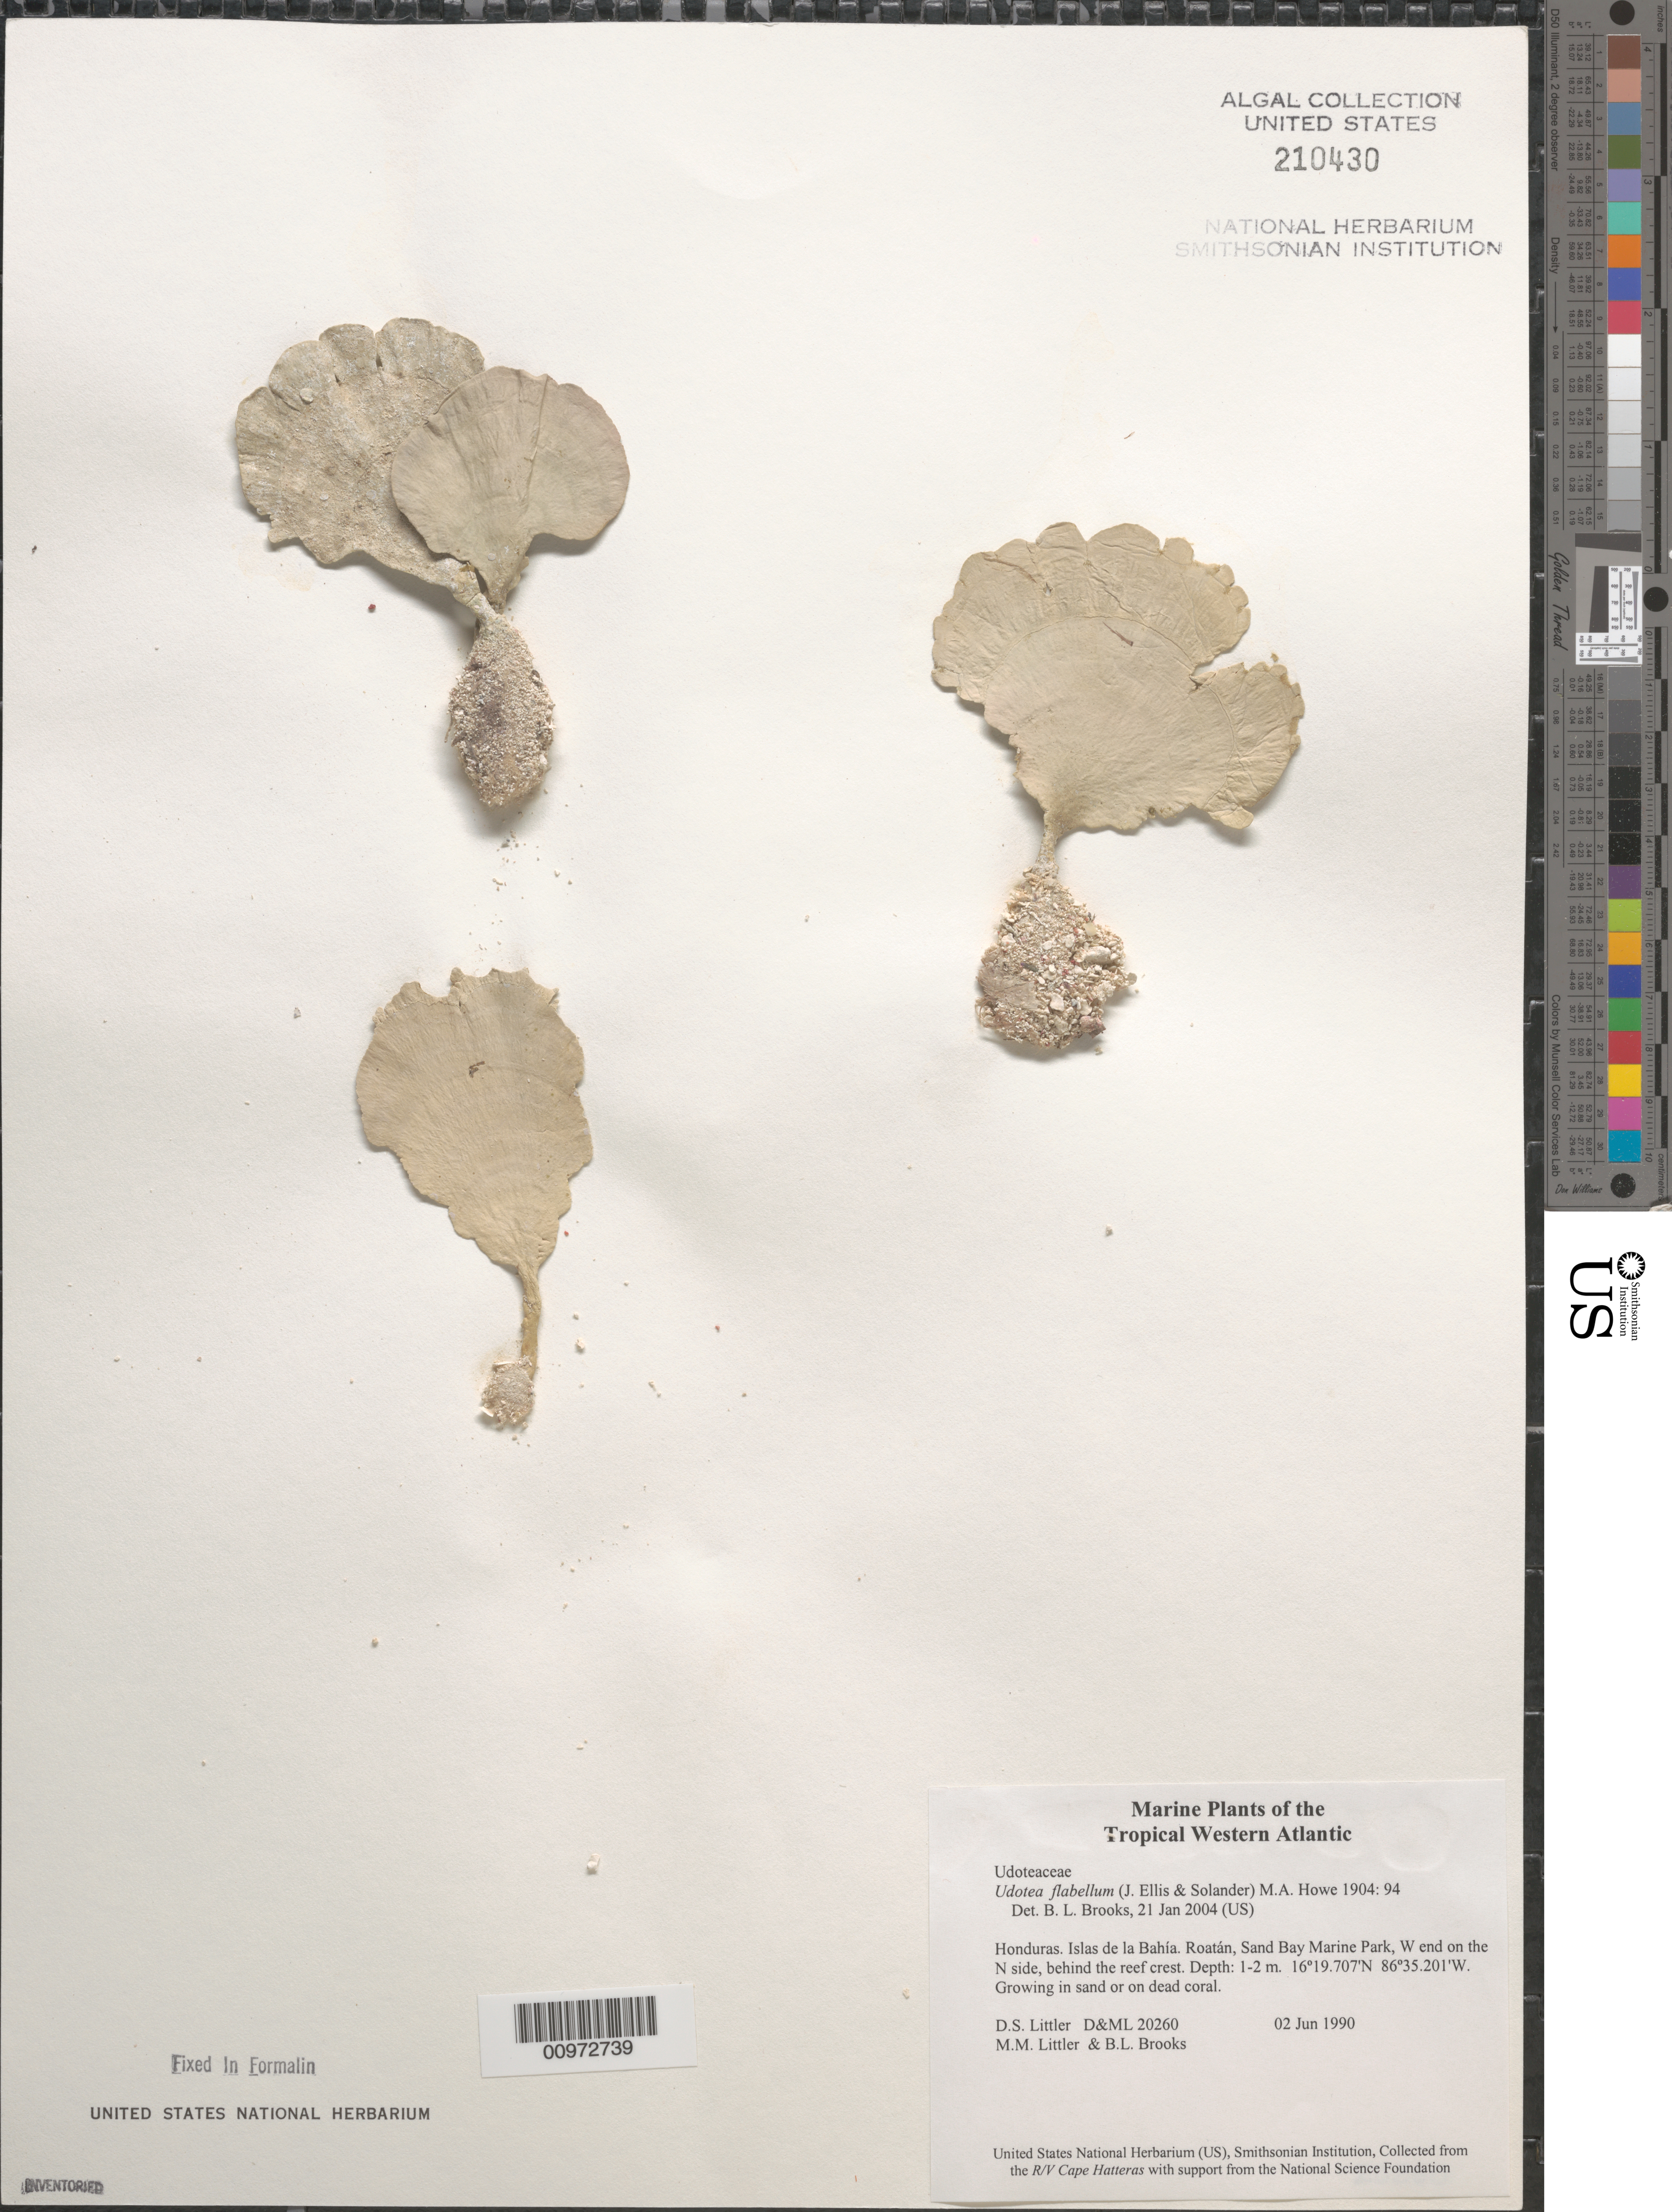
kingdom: Plantae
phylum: Chlorophyta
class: Ulvophyceae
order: Bryopsidales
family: Udoteaceae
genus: Udotea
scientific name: Udotea flabellum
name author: (J. Ellis & Sol.) M. Howe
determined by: Brooks, B. L., (BOT), Smithsonian Institution - National Museum of Natural History (UNITED STATES)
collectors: D. S. Littler, M. M. Littler & B. Brooks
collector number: D&ML 20260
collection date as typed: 02 Jun 1990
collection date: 1990-06-02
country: Honduras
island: Roatan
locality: Sand Bay Marine Park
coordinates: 16 19.707'N, 86 35.201'W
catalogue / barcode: US 210430